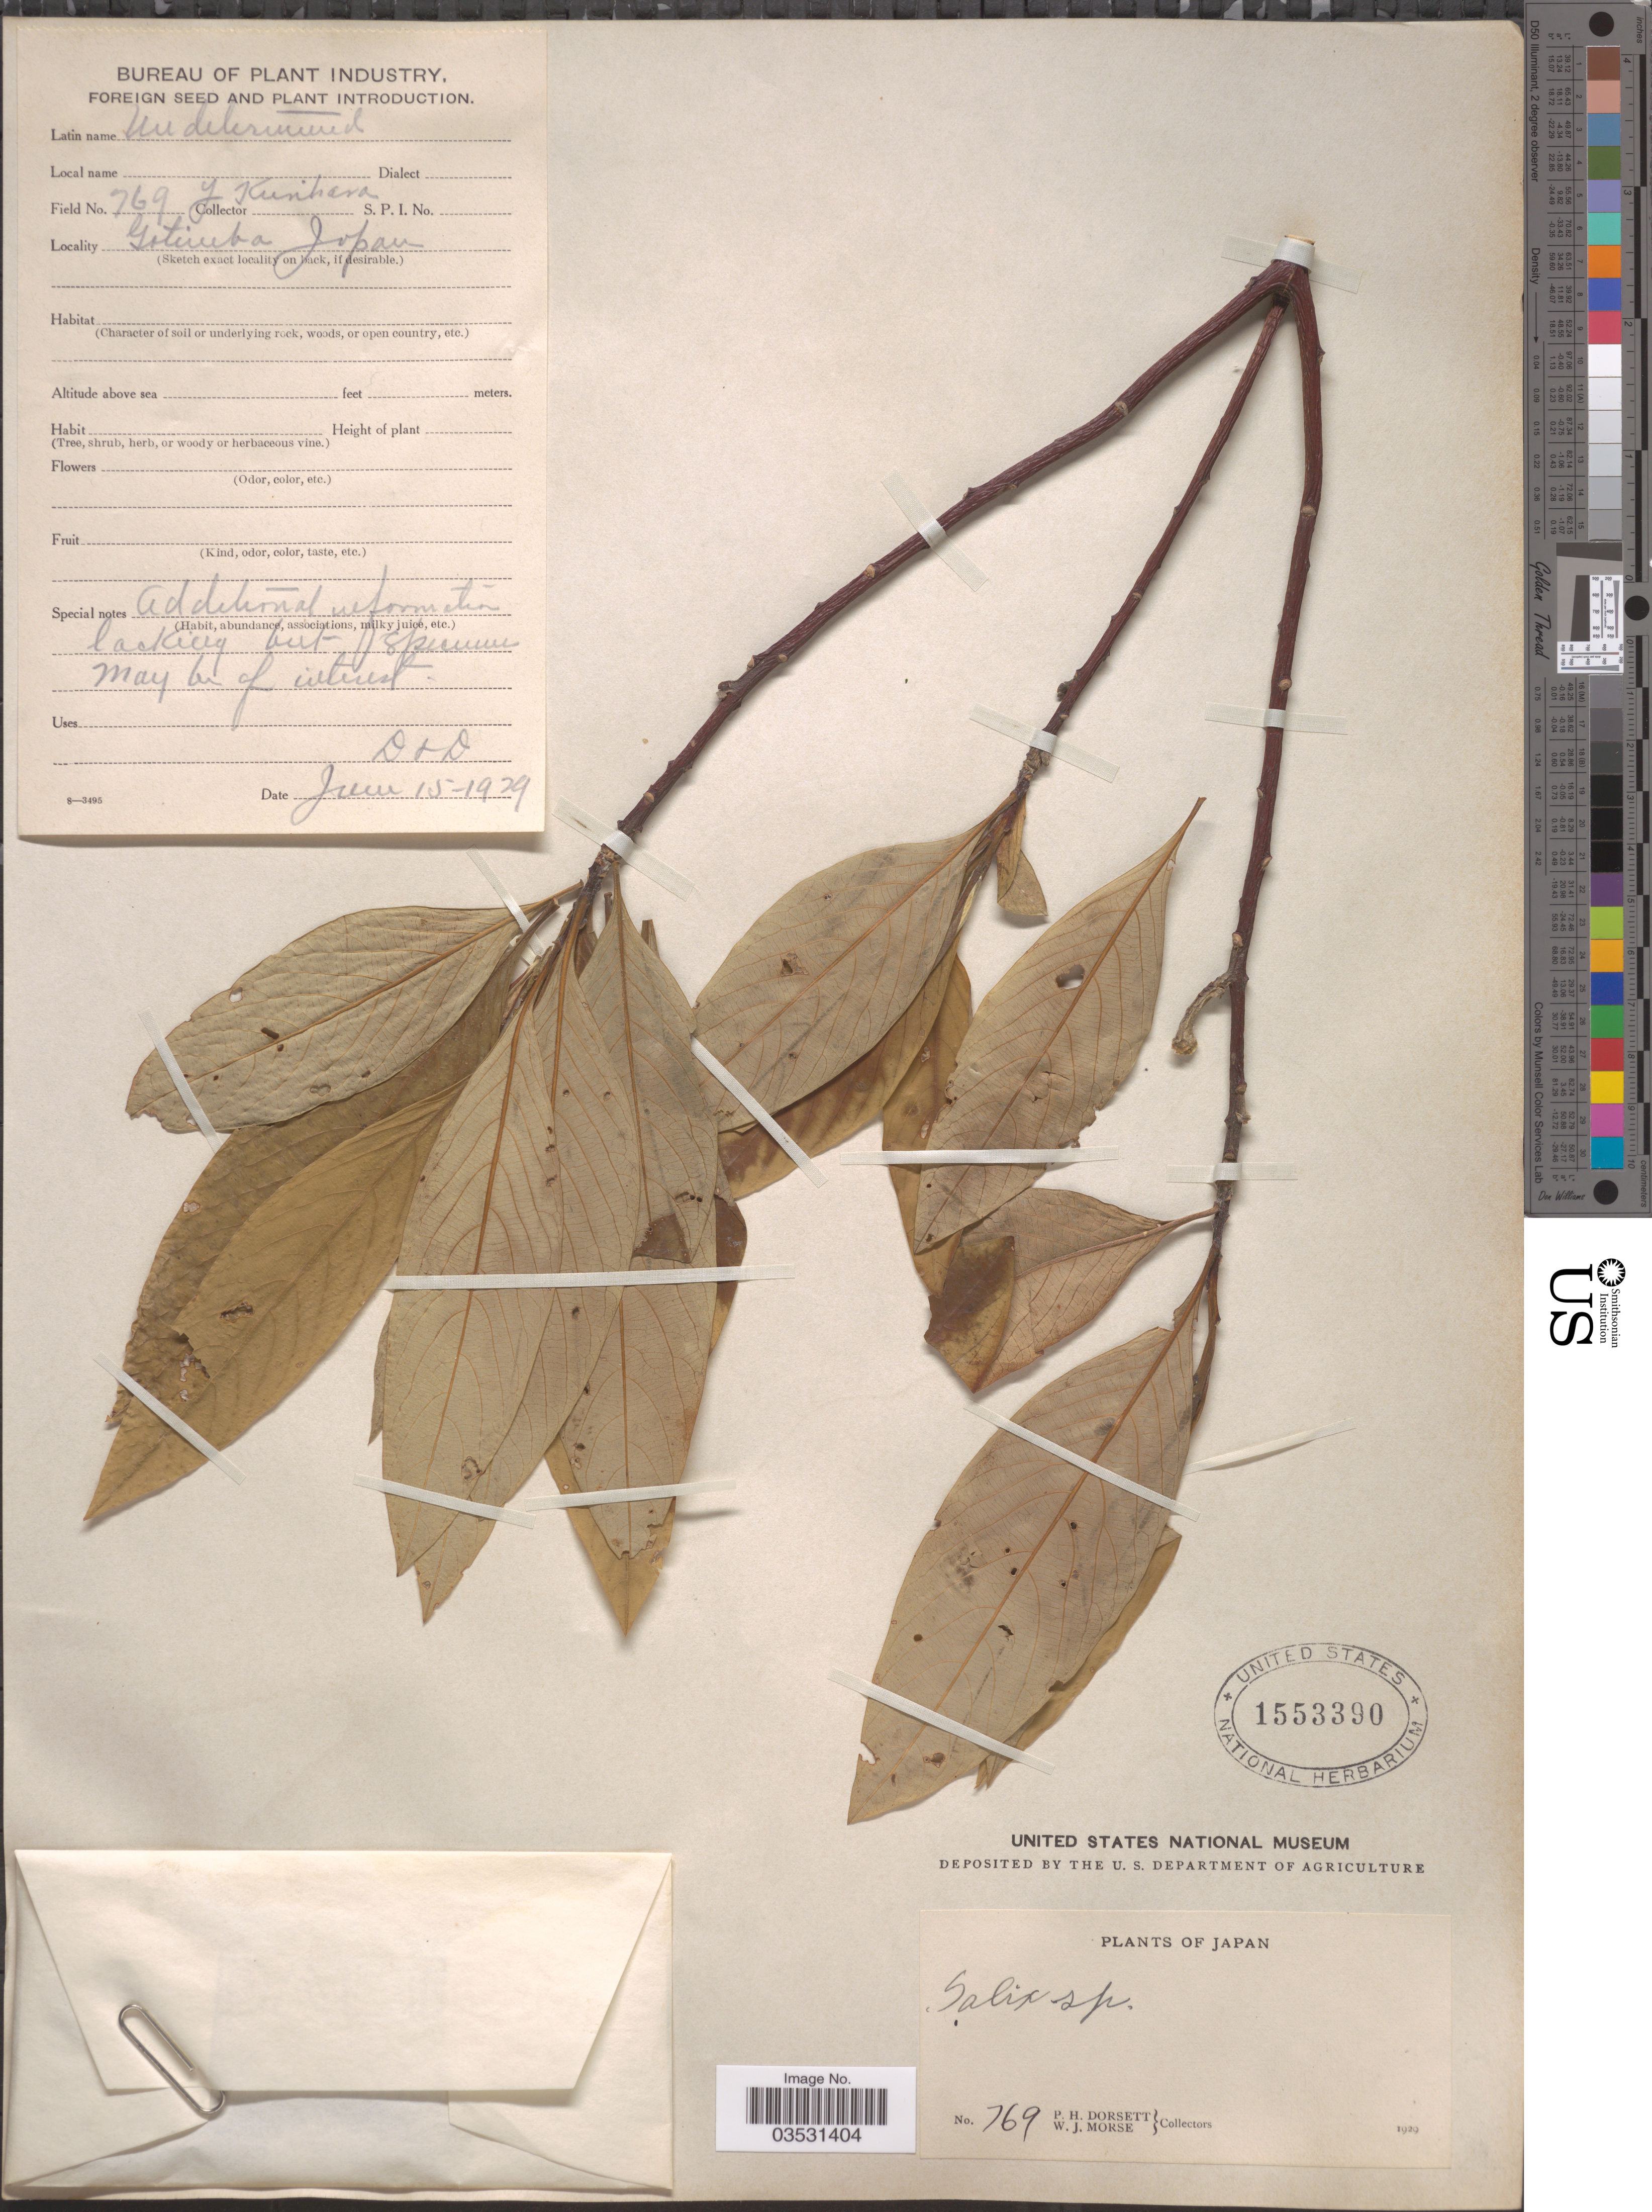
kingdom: Plantae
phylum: Tracheophyta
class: Magnoliopsida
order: Malpighiales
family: Salicaceae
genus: Salix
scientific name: Salix cordata x S. sericea Marshall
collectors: P. H. Dorsett, W. J. Morse & Y. Kurihara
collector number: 769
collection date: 1929-06-15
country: Japan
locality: Gotemba.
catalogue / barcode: US 1553390